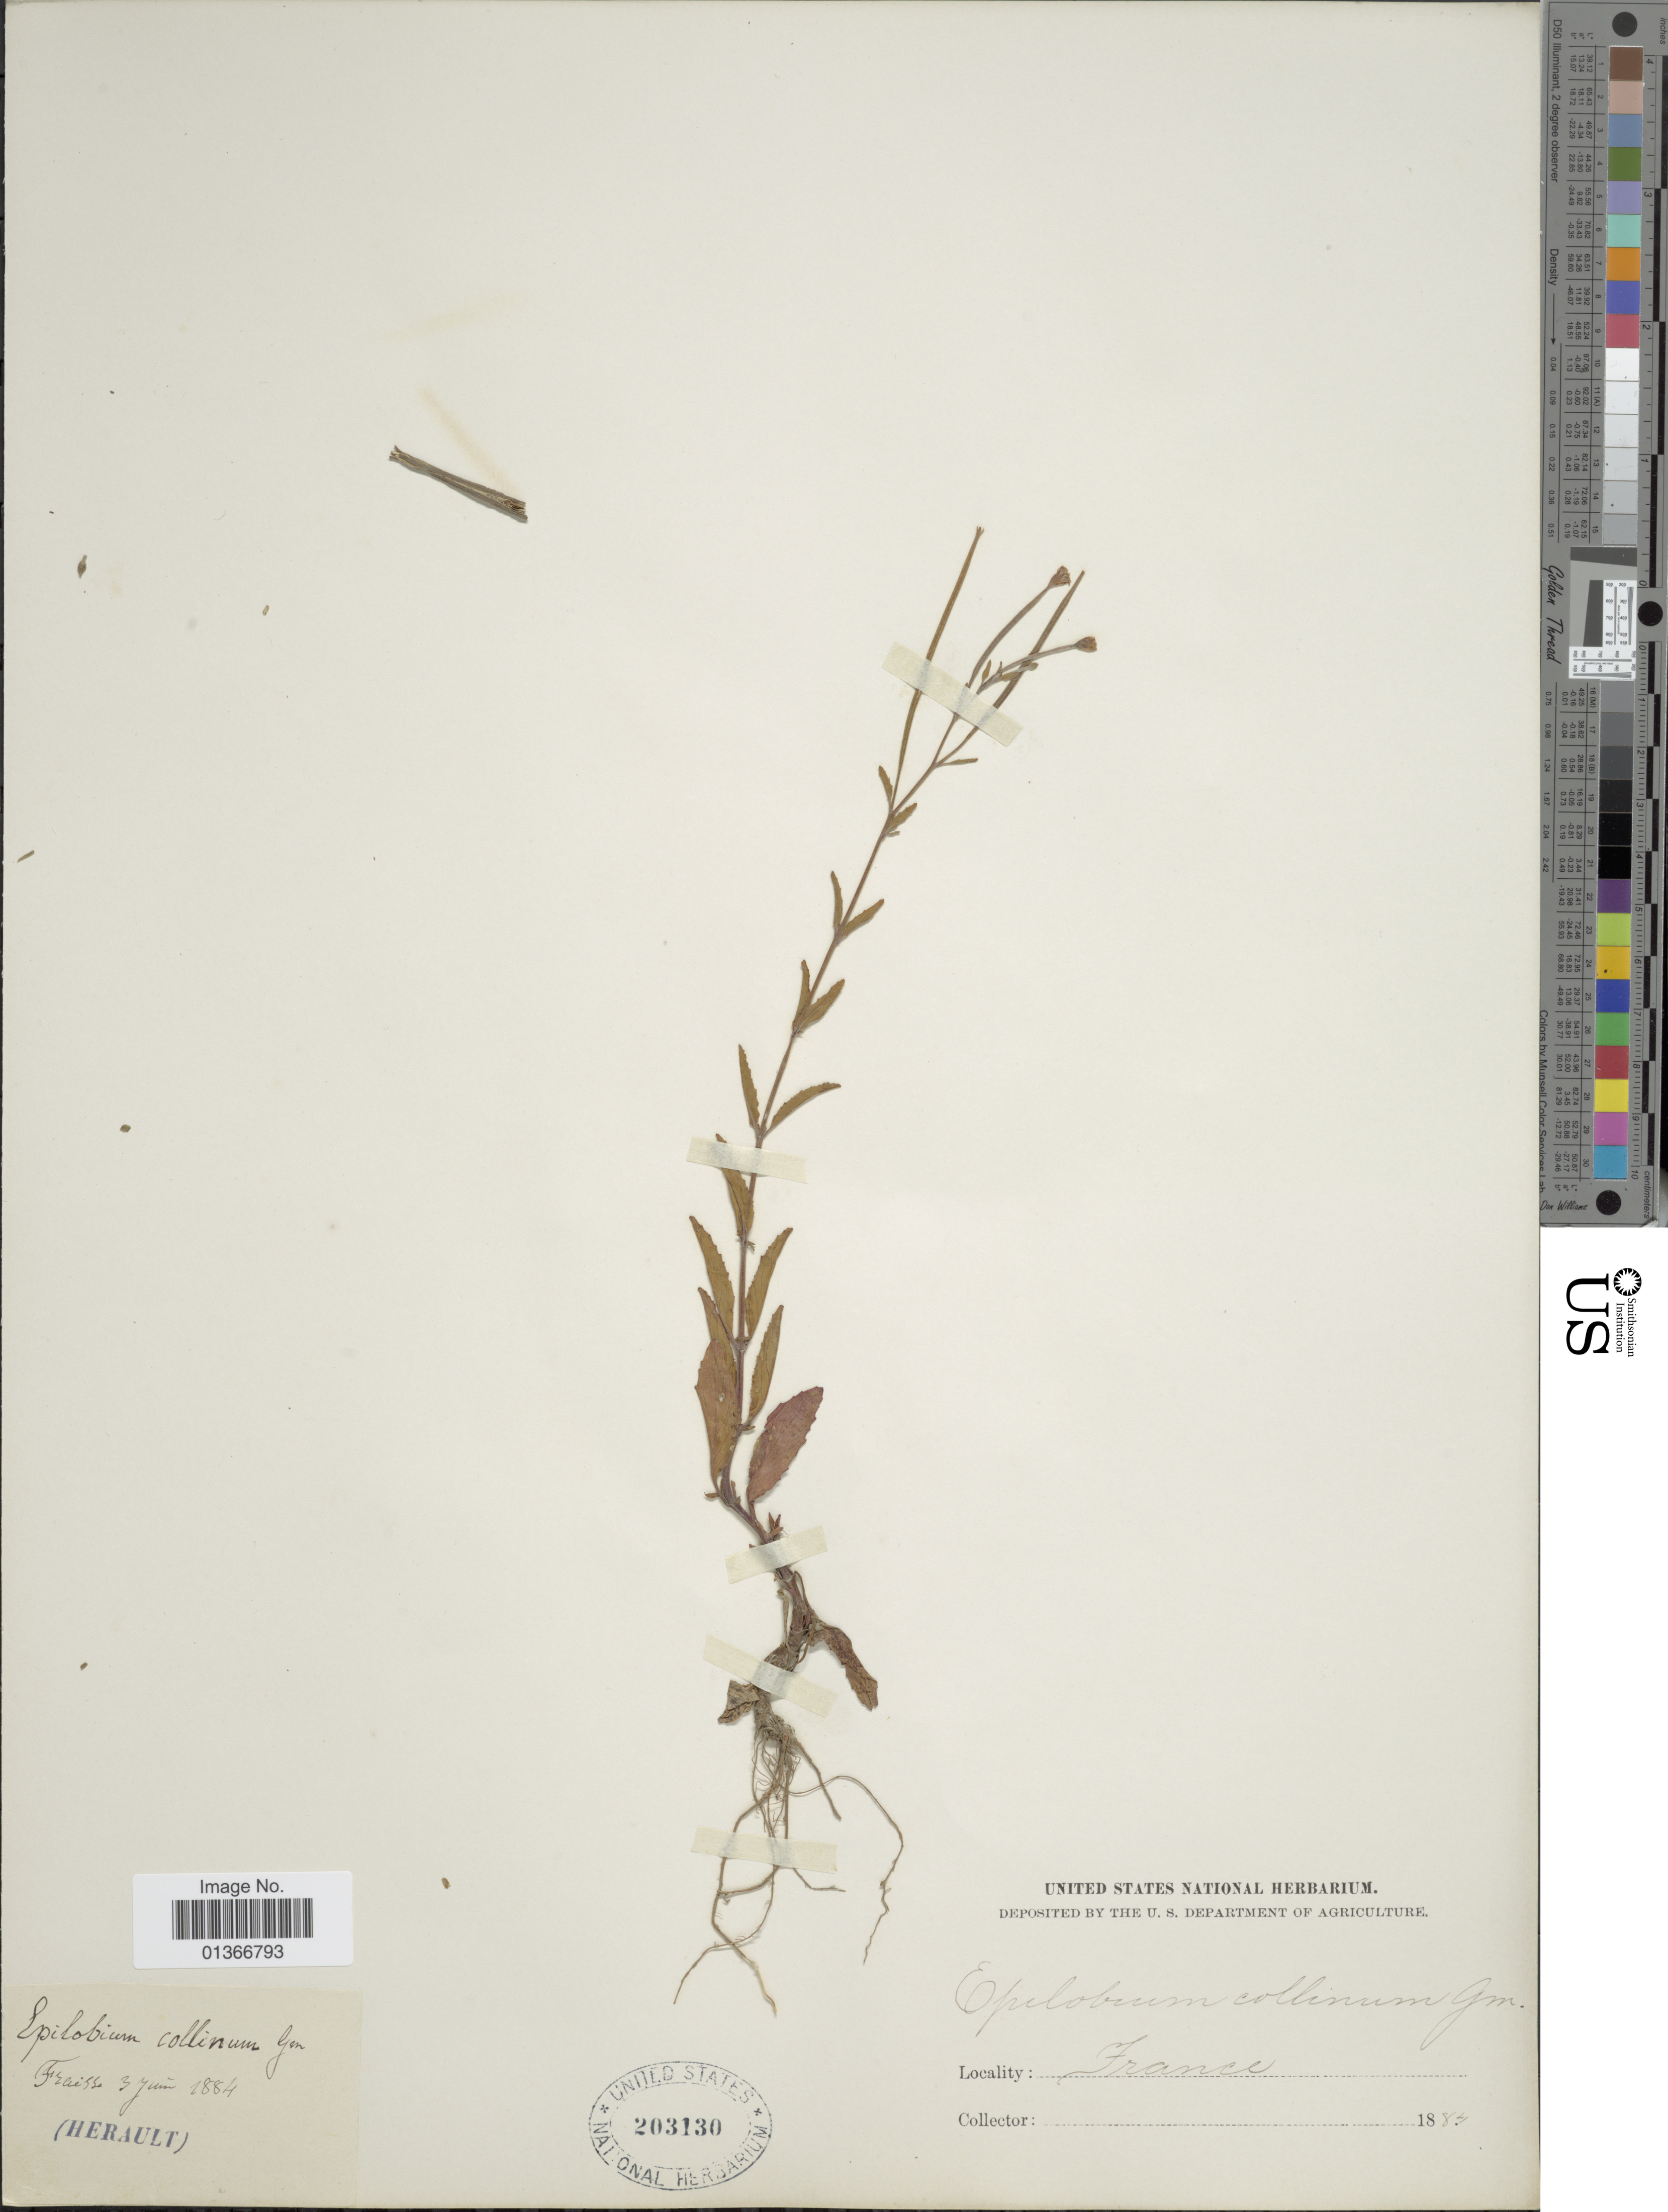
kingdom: Plantae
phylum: Tracheophyta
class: Magnoliopsida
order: Myrtales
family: Onagraceae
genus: Epilobium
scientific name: Epilobium collinum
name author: C.C. Gmel.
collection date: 1884-06-03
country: France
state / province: Occitanie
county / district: Hérault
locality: Fraisse.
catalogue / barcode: US 203130